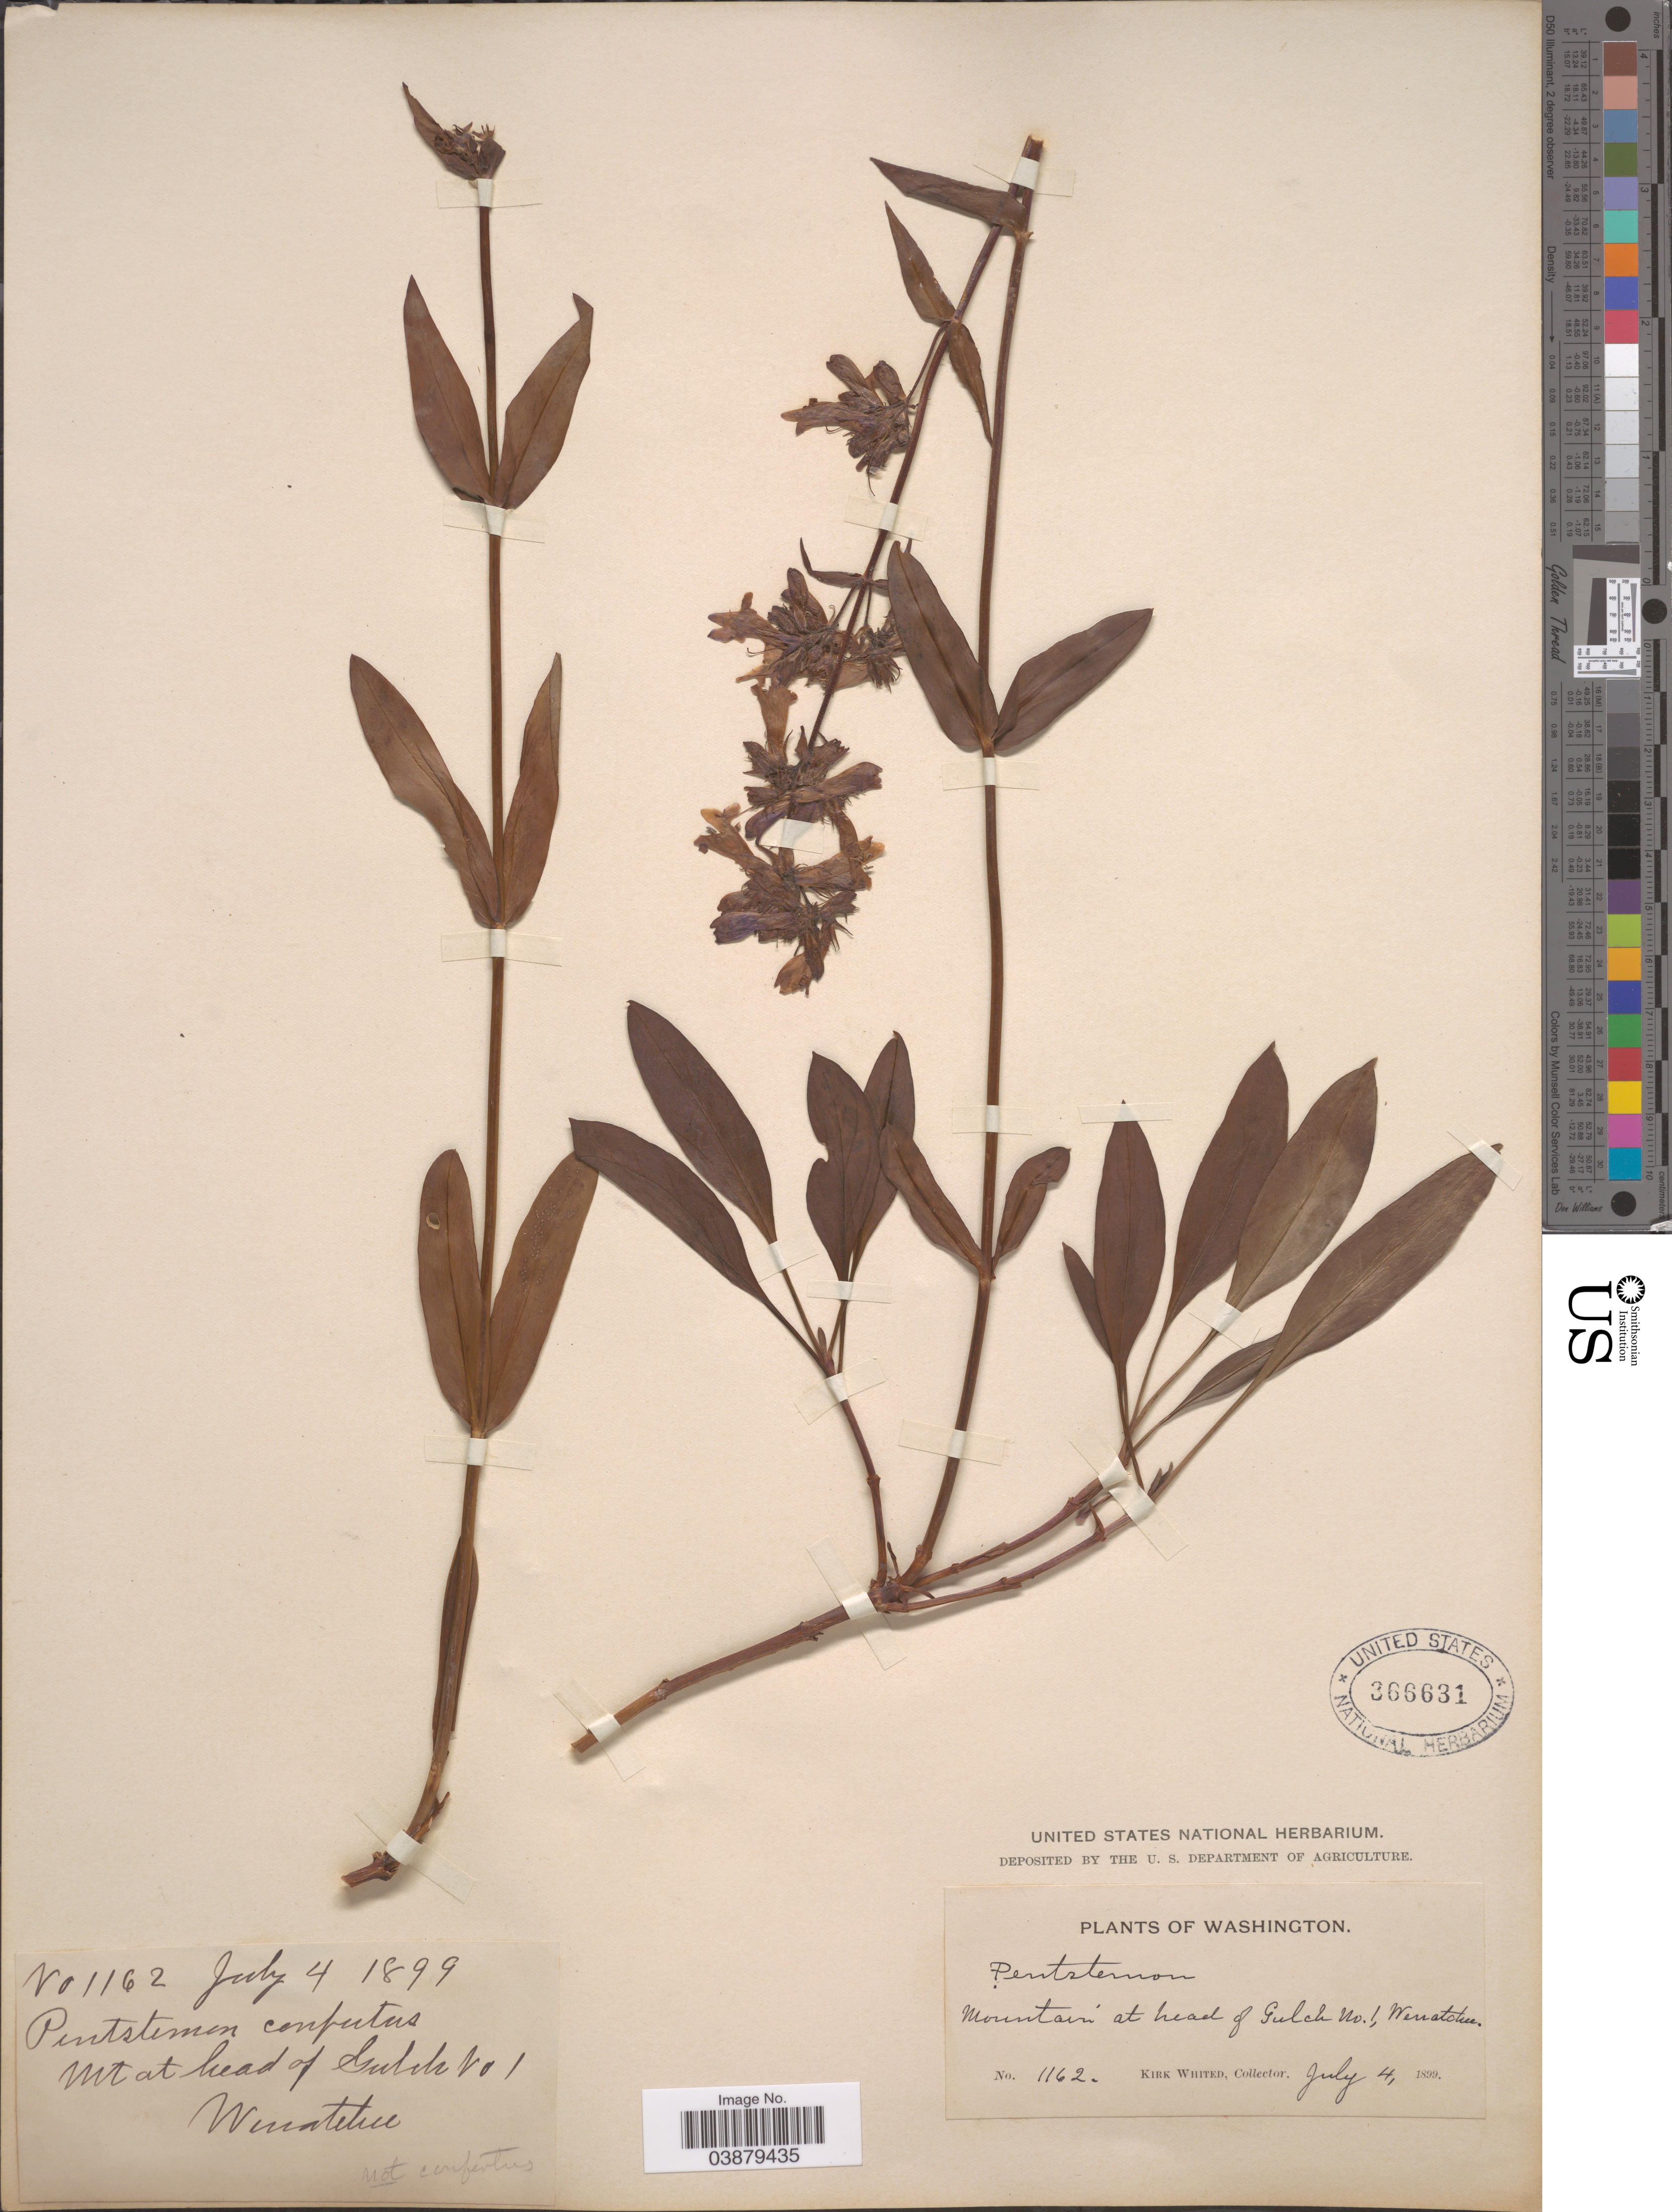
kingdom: Plantae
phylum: Tracheophyta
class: Magnoliopsida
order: Lamiales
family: Plantaginaceae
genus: Penstemon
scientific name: Penstemon sp.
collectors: K. Whited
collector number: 1162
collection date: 1899-07-04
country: United States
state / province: Washington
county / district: Chelan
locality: Mountain at head of Gulch No.1., Wenatchee.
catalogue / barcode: US 366631